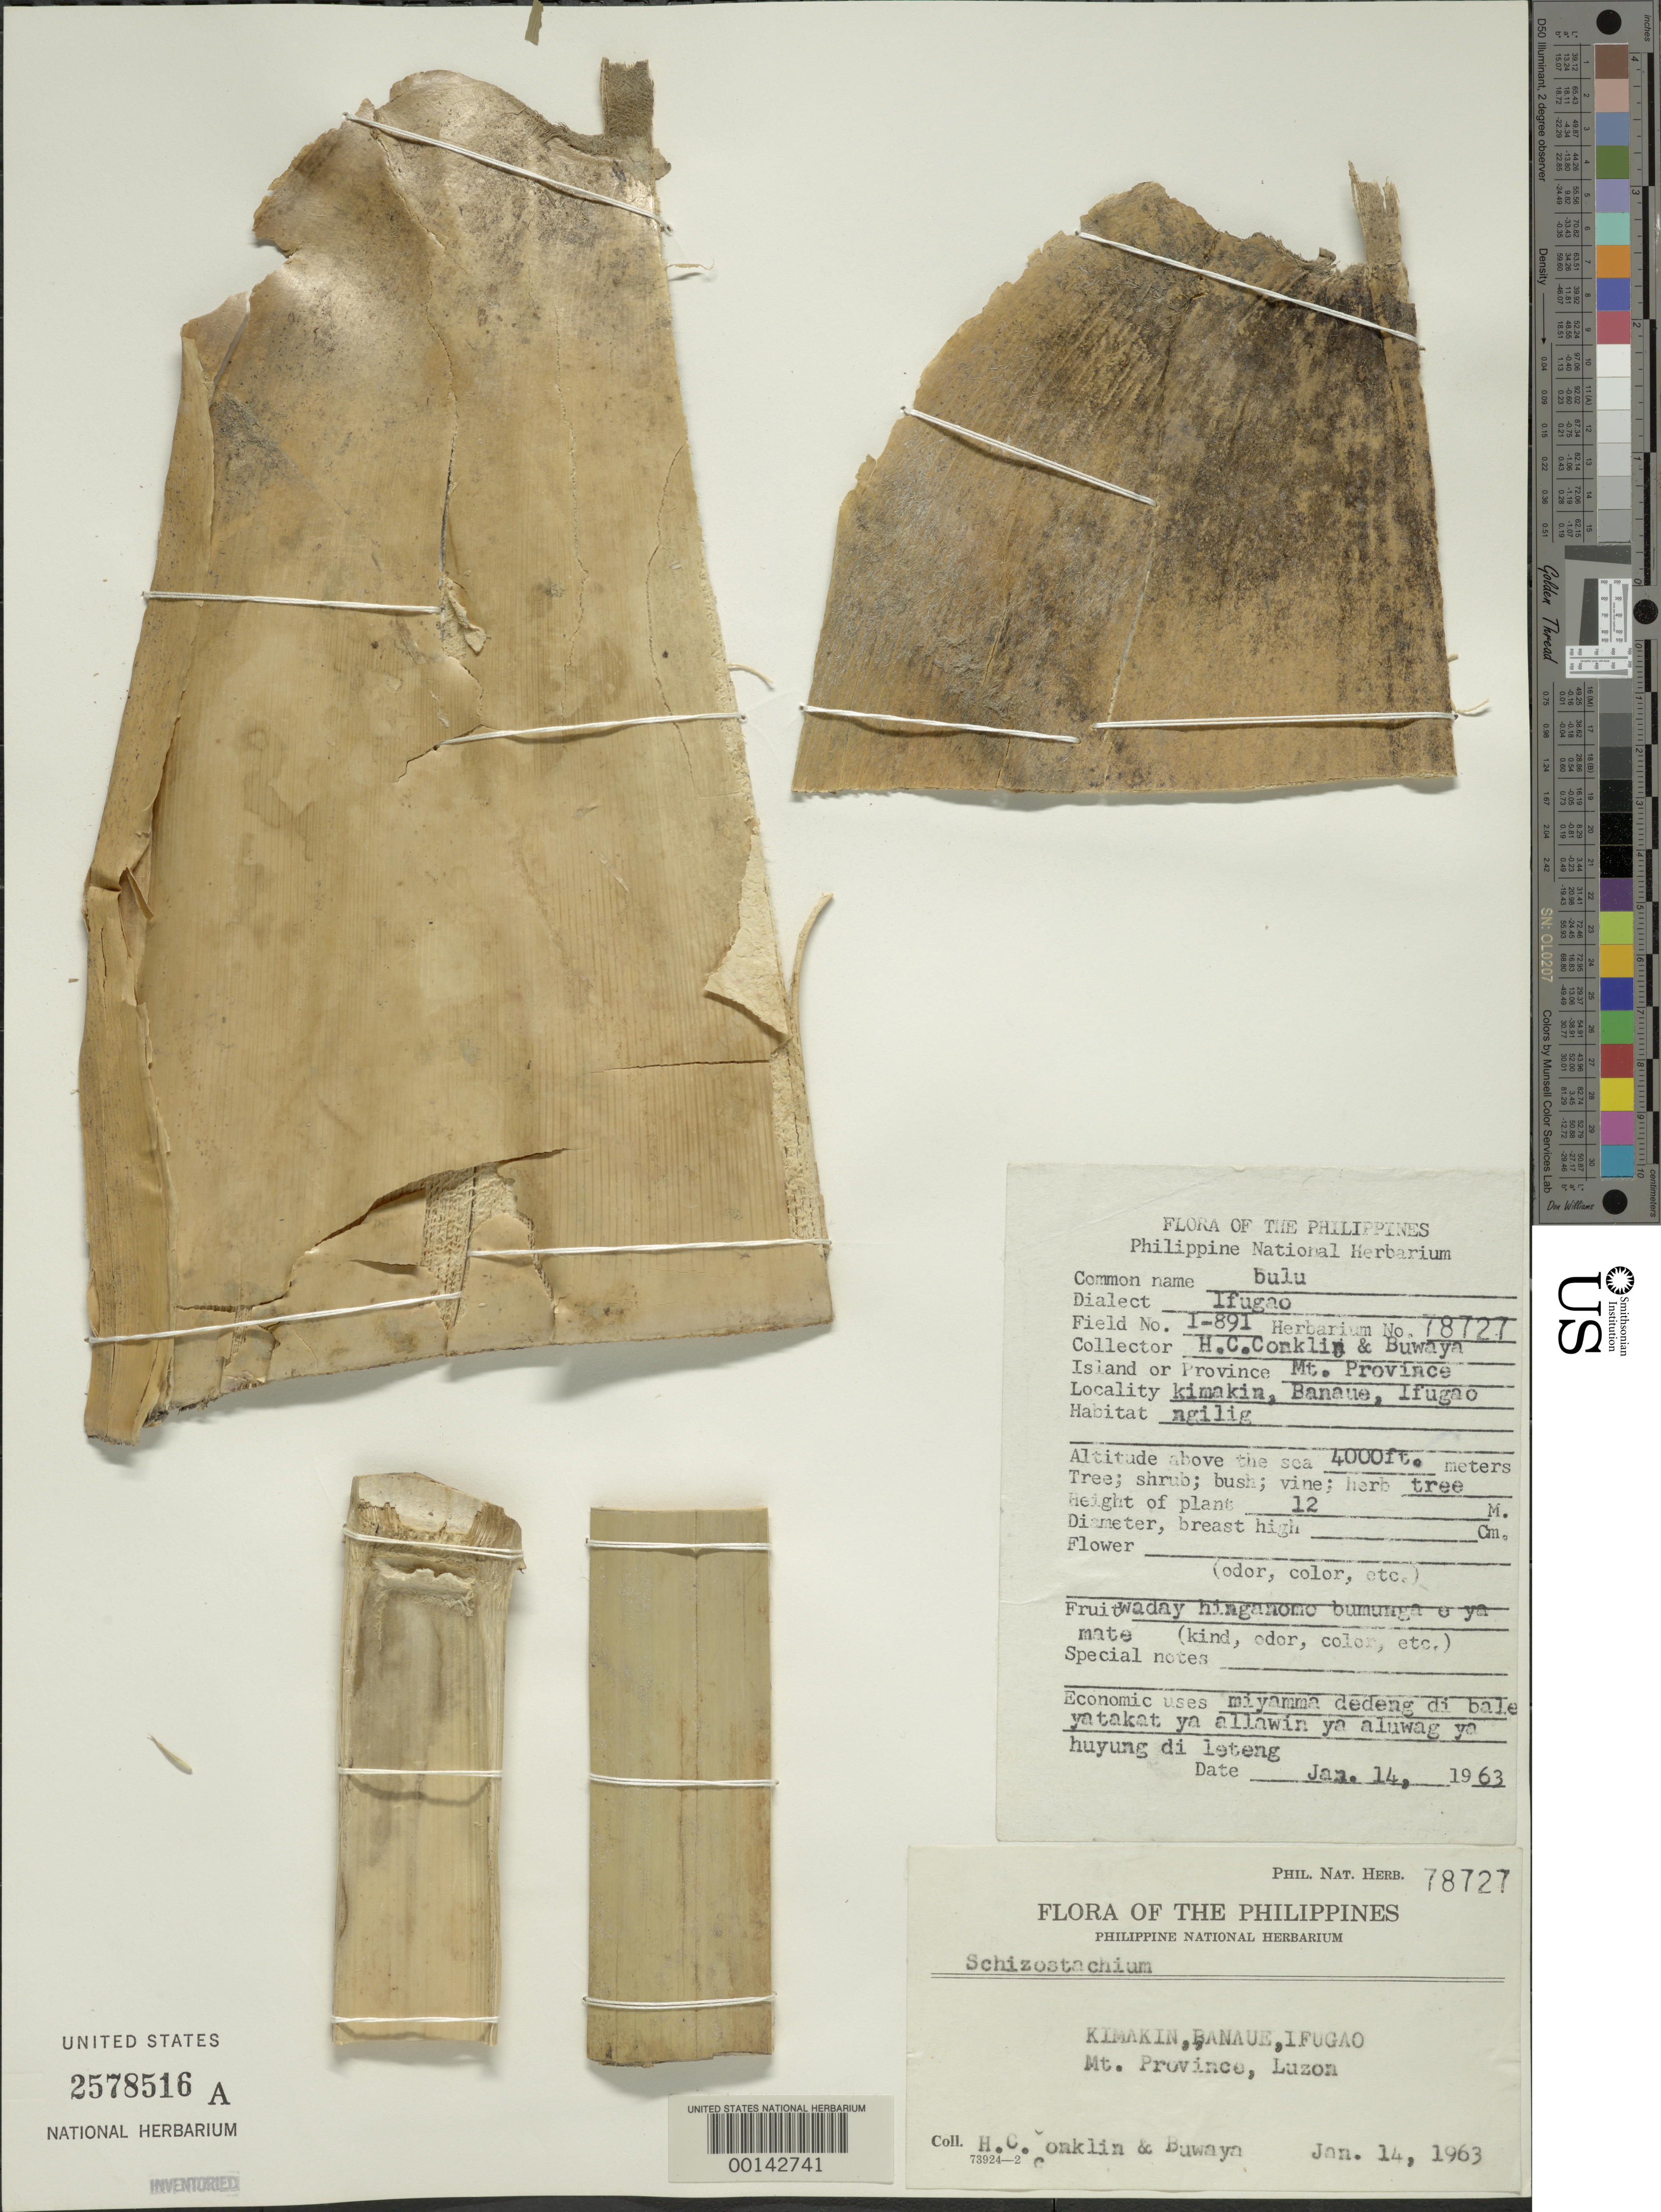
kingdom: Plantae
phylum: Tracheophyta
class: Liliopsida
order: Poales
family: Poaceae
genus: Schizostachyum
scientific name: Schizostachyum sp.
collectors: H. Conklin & -. Buwaya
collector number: I-891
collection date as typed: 14 Jan 1963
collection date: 1963-01-14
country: Philippines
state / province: Cordillera (Administrative Region)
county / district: Ifugao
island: Luzon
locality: Banaue, kimakin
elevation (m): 1220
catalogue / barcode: US 2578516A